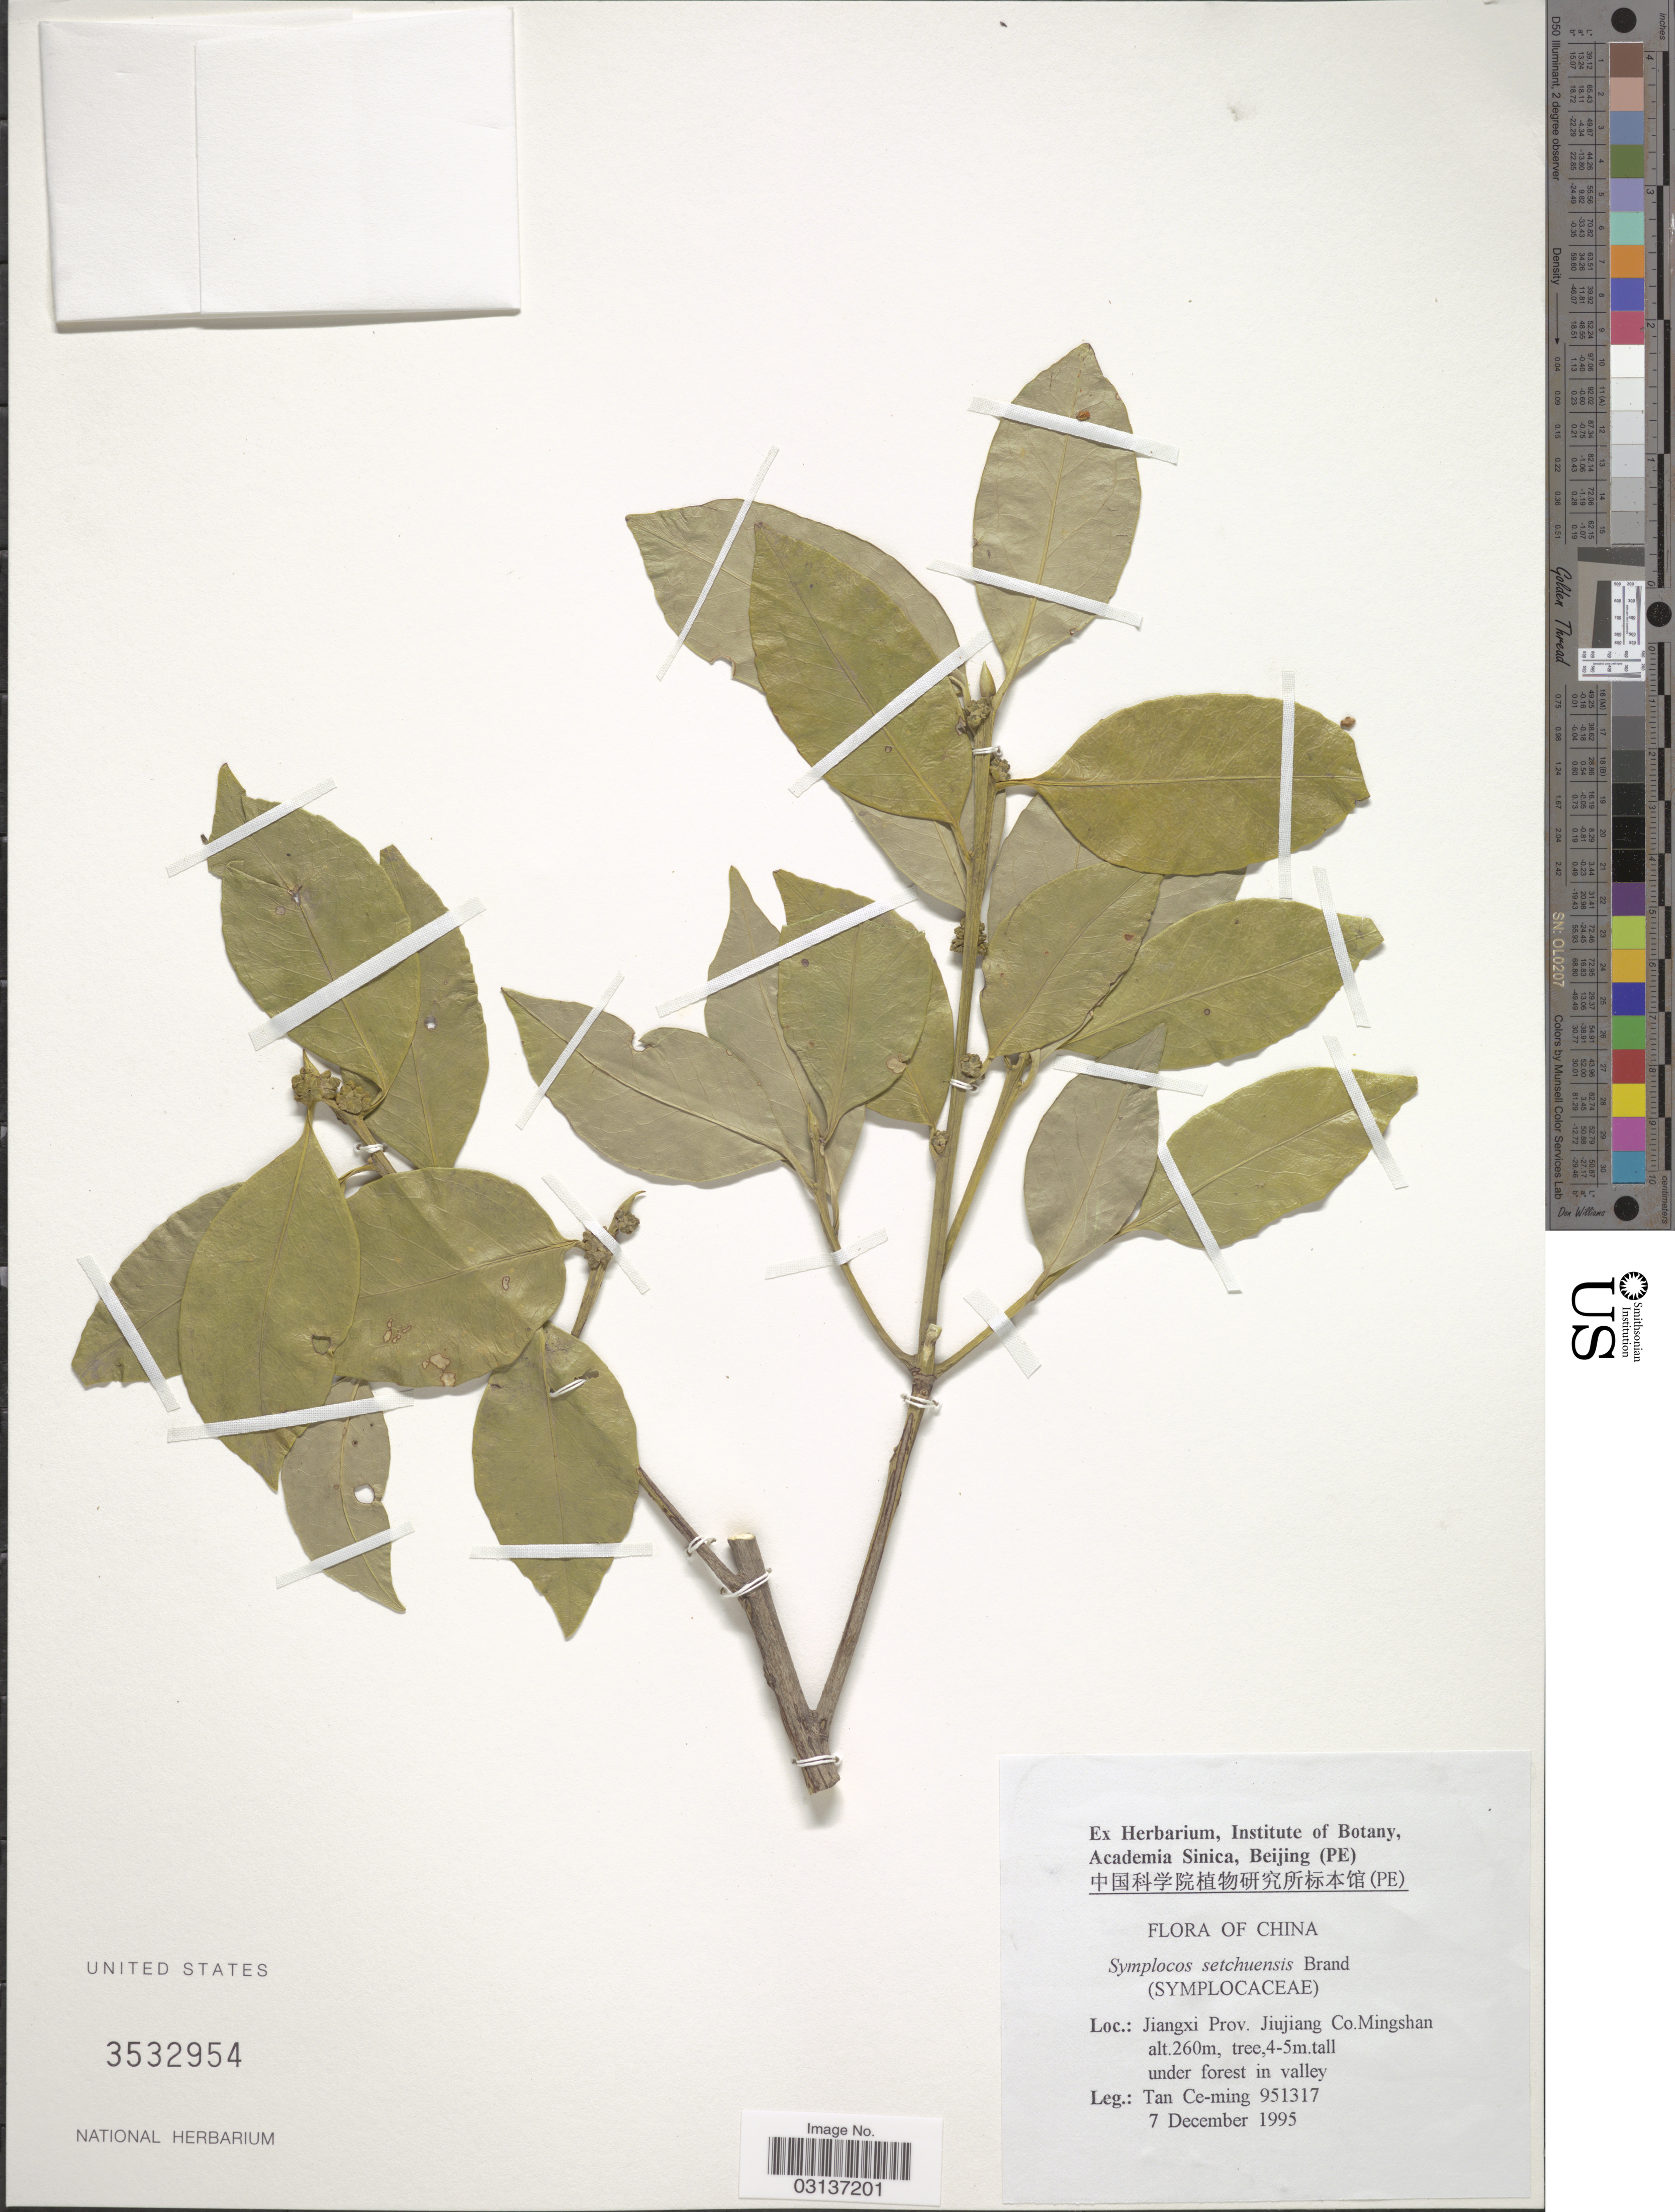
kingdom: Plantae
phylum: Tracheophyta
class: Magnoliopsida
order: Ericales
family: Symplocaceae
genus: Symplocos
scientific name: Symplocos setchuensis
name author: Brand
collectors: Tan Ce-Ming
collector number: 951317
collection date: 1995-12-07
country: China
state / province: Jiangxi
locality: Jiujiang Co. Mingshan.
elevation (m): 260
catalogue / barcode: US 3532954